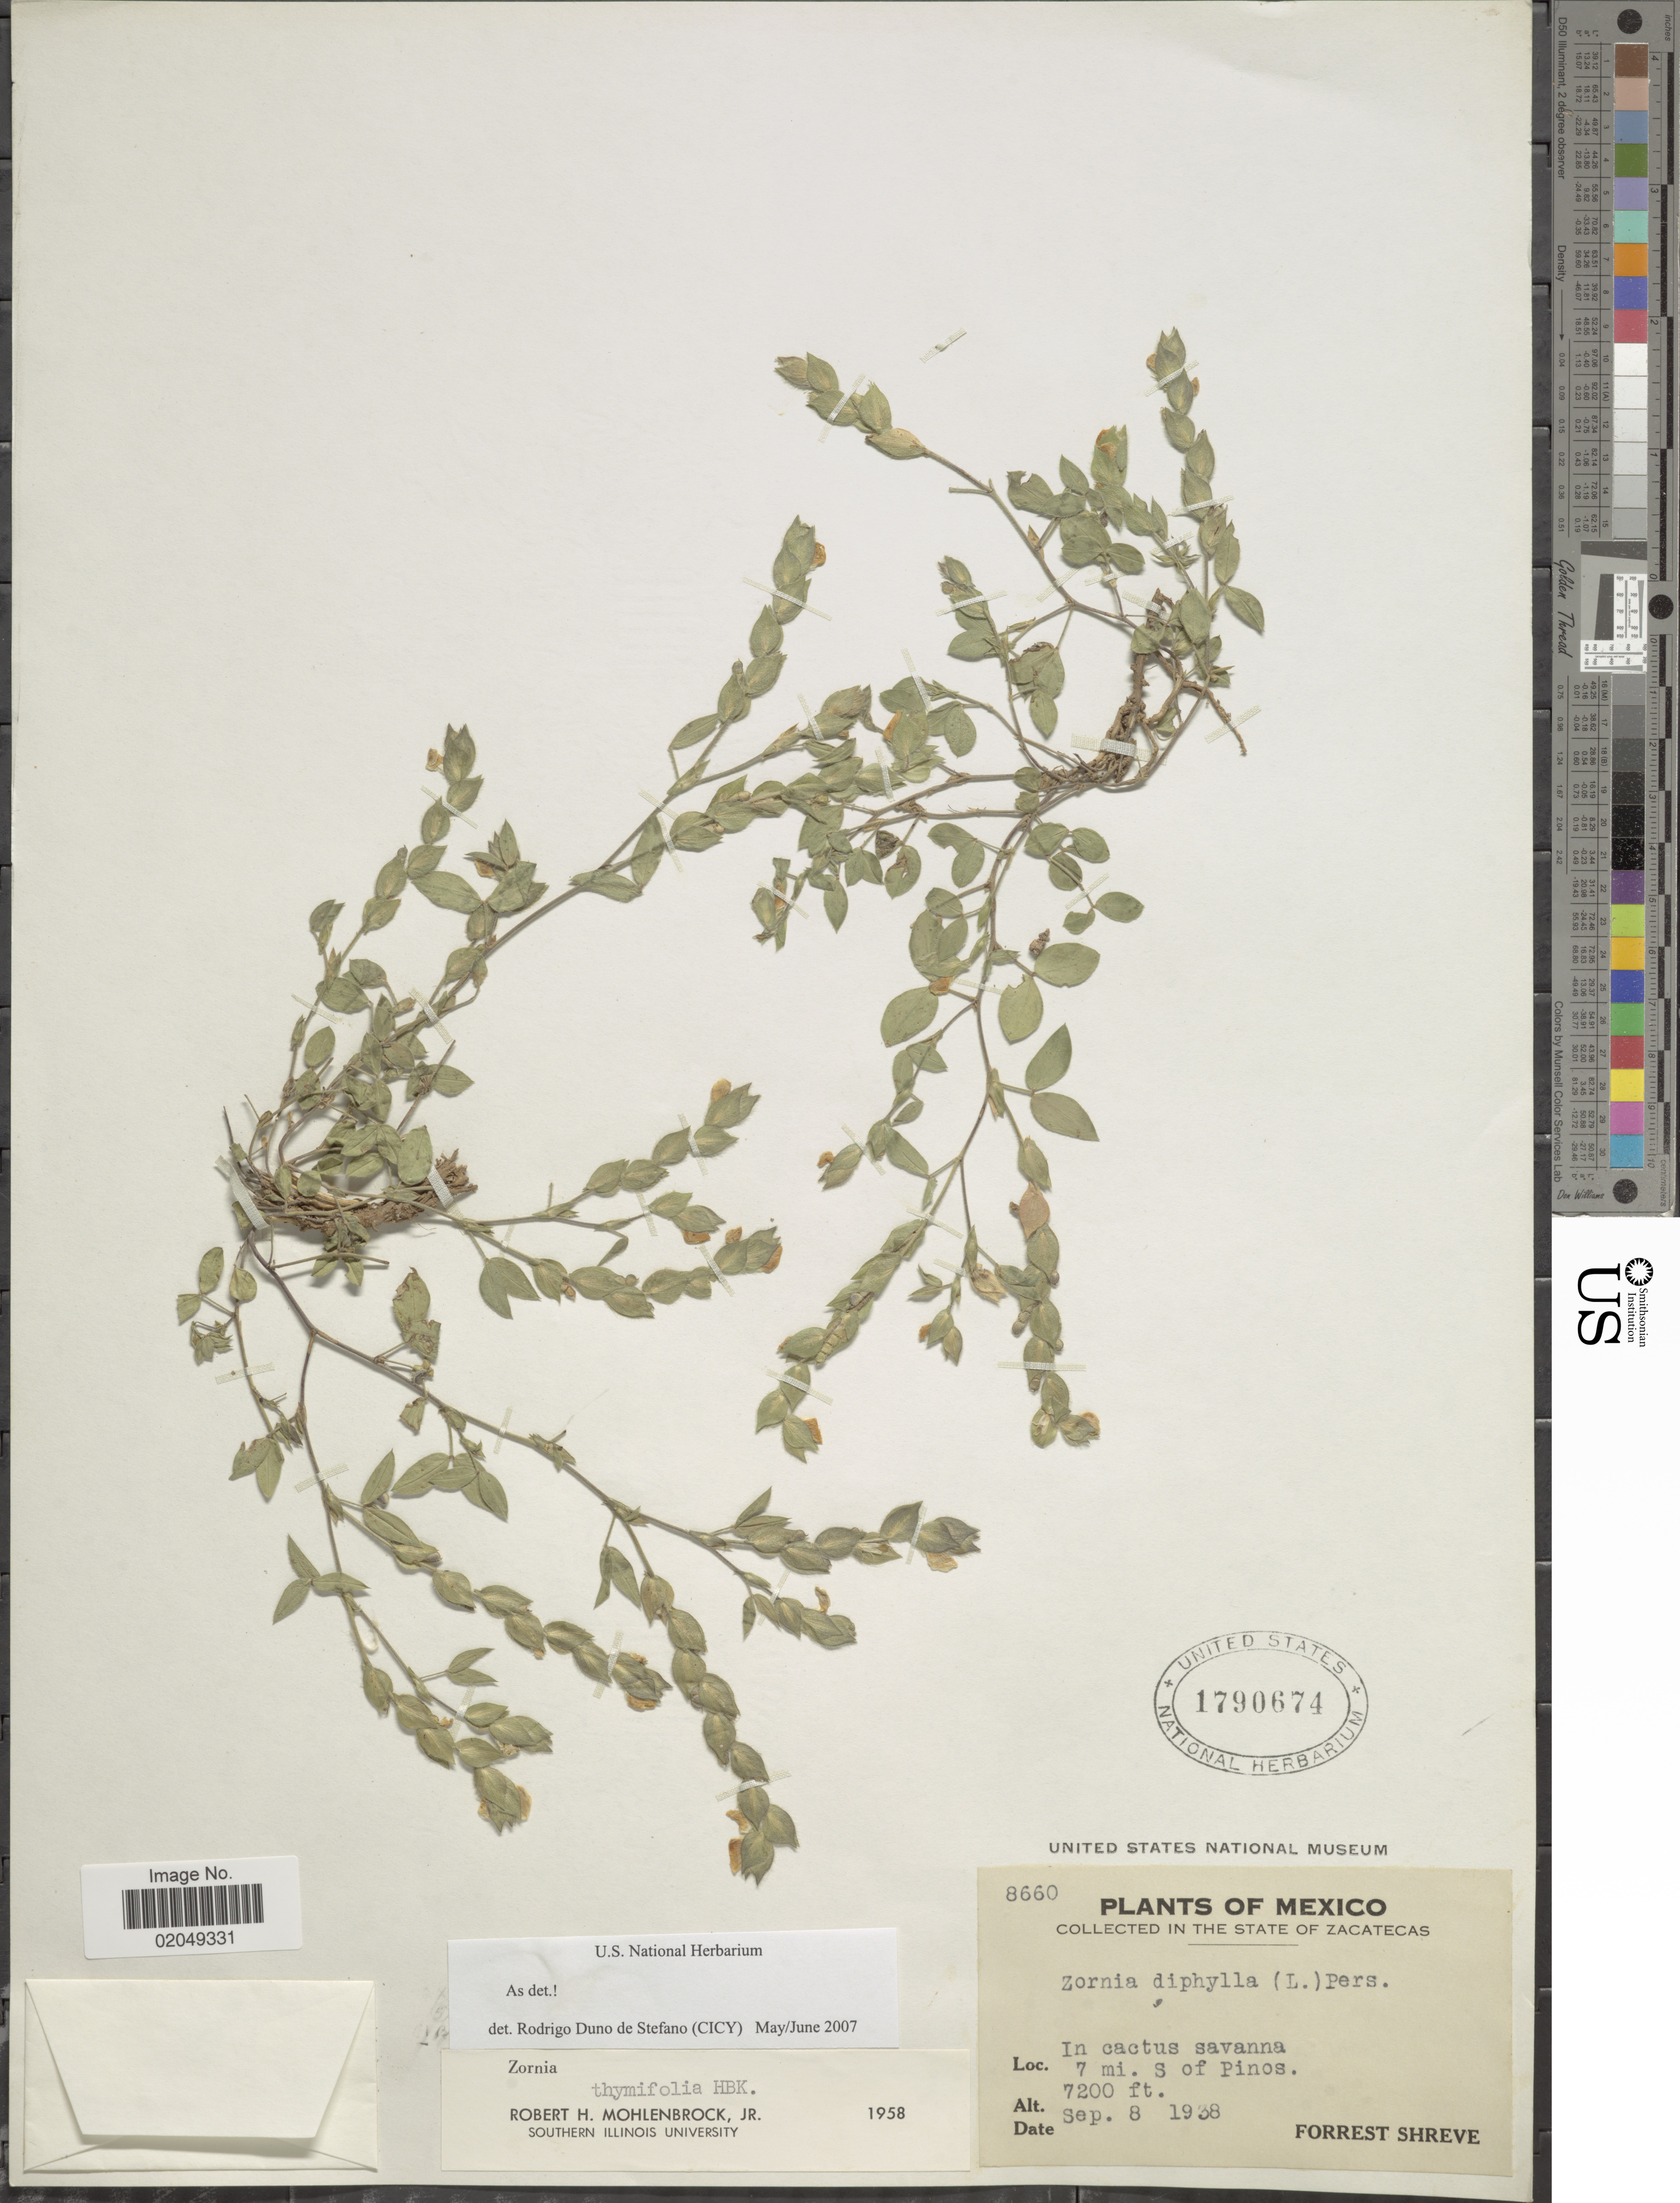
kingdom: Plantae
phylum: Tracheophyta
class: Magnoliopsida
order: Fabales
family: Fabaceae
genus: Zornia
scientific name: Zornia thymifolia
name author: Kunth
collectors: F. Shreve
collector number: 8660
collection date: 1938-09-08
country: Mexico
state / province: Zacatecas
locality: In cactus savanna, 7 mi. S. of Pinos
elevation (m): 2195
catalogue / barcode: US 1790674